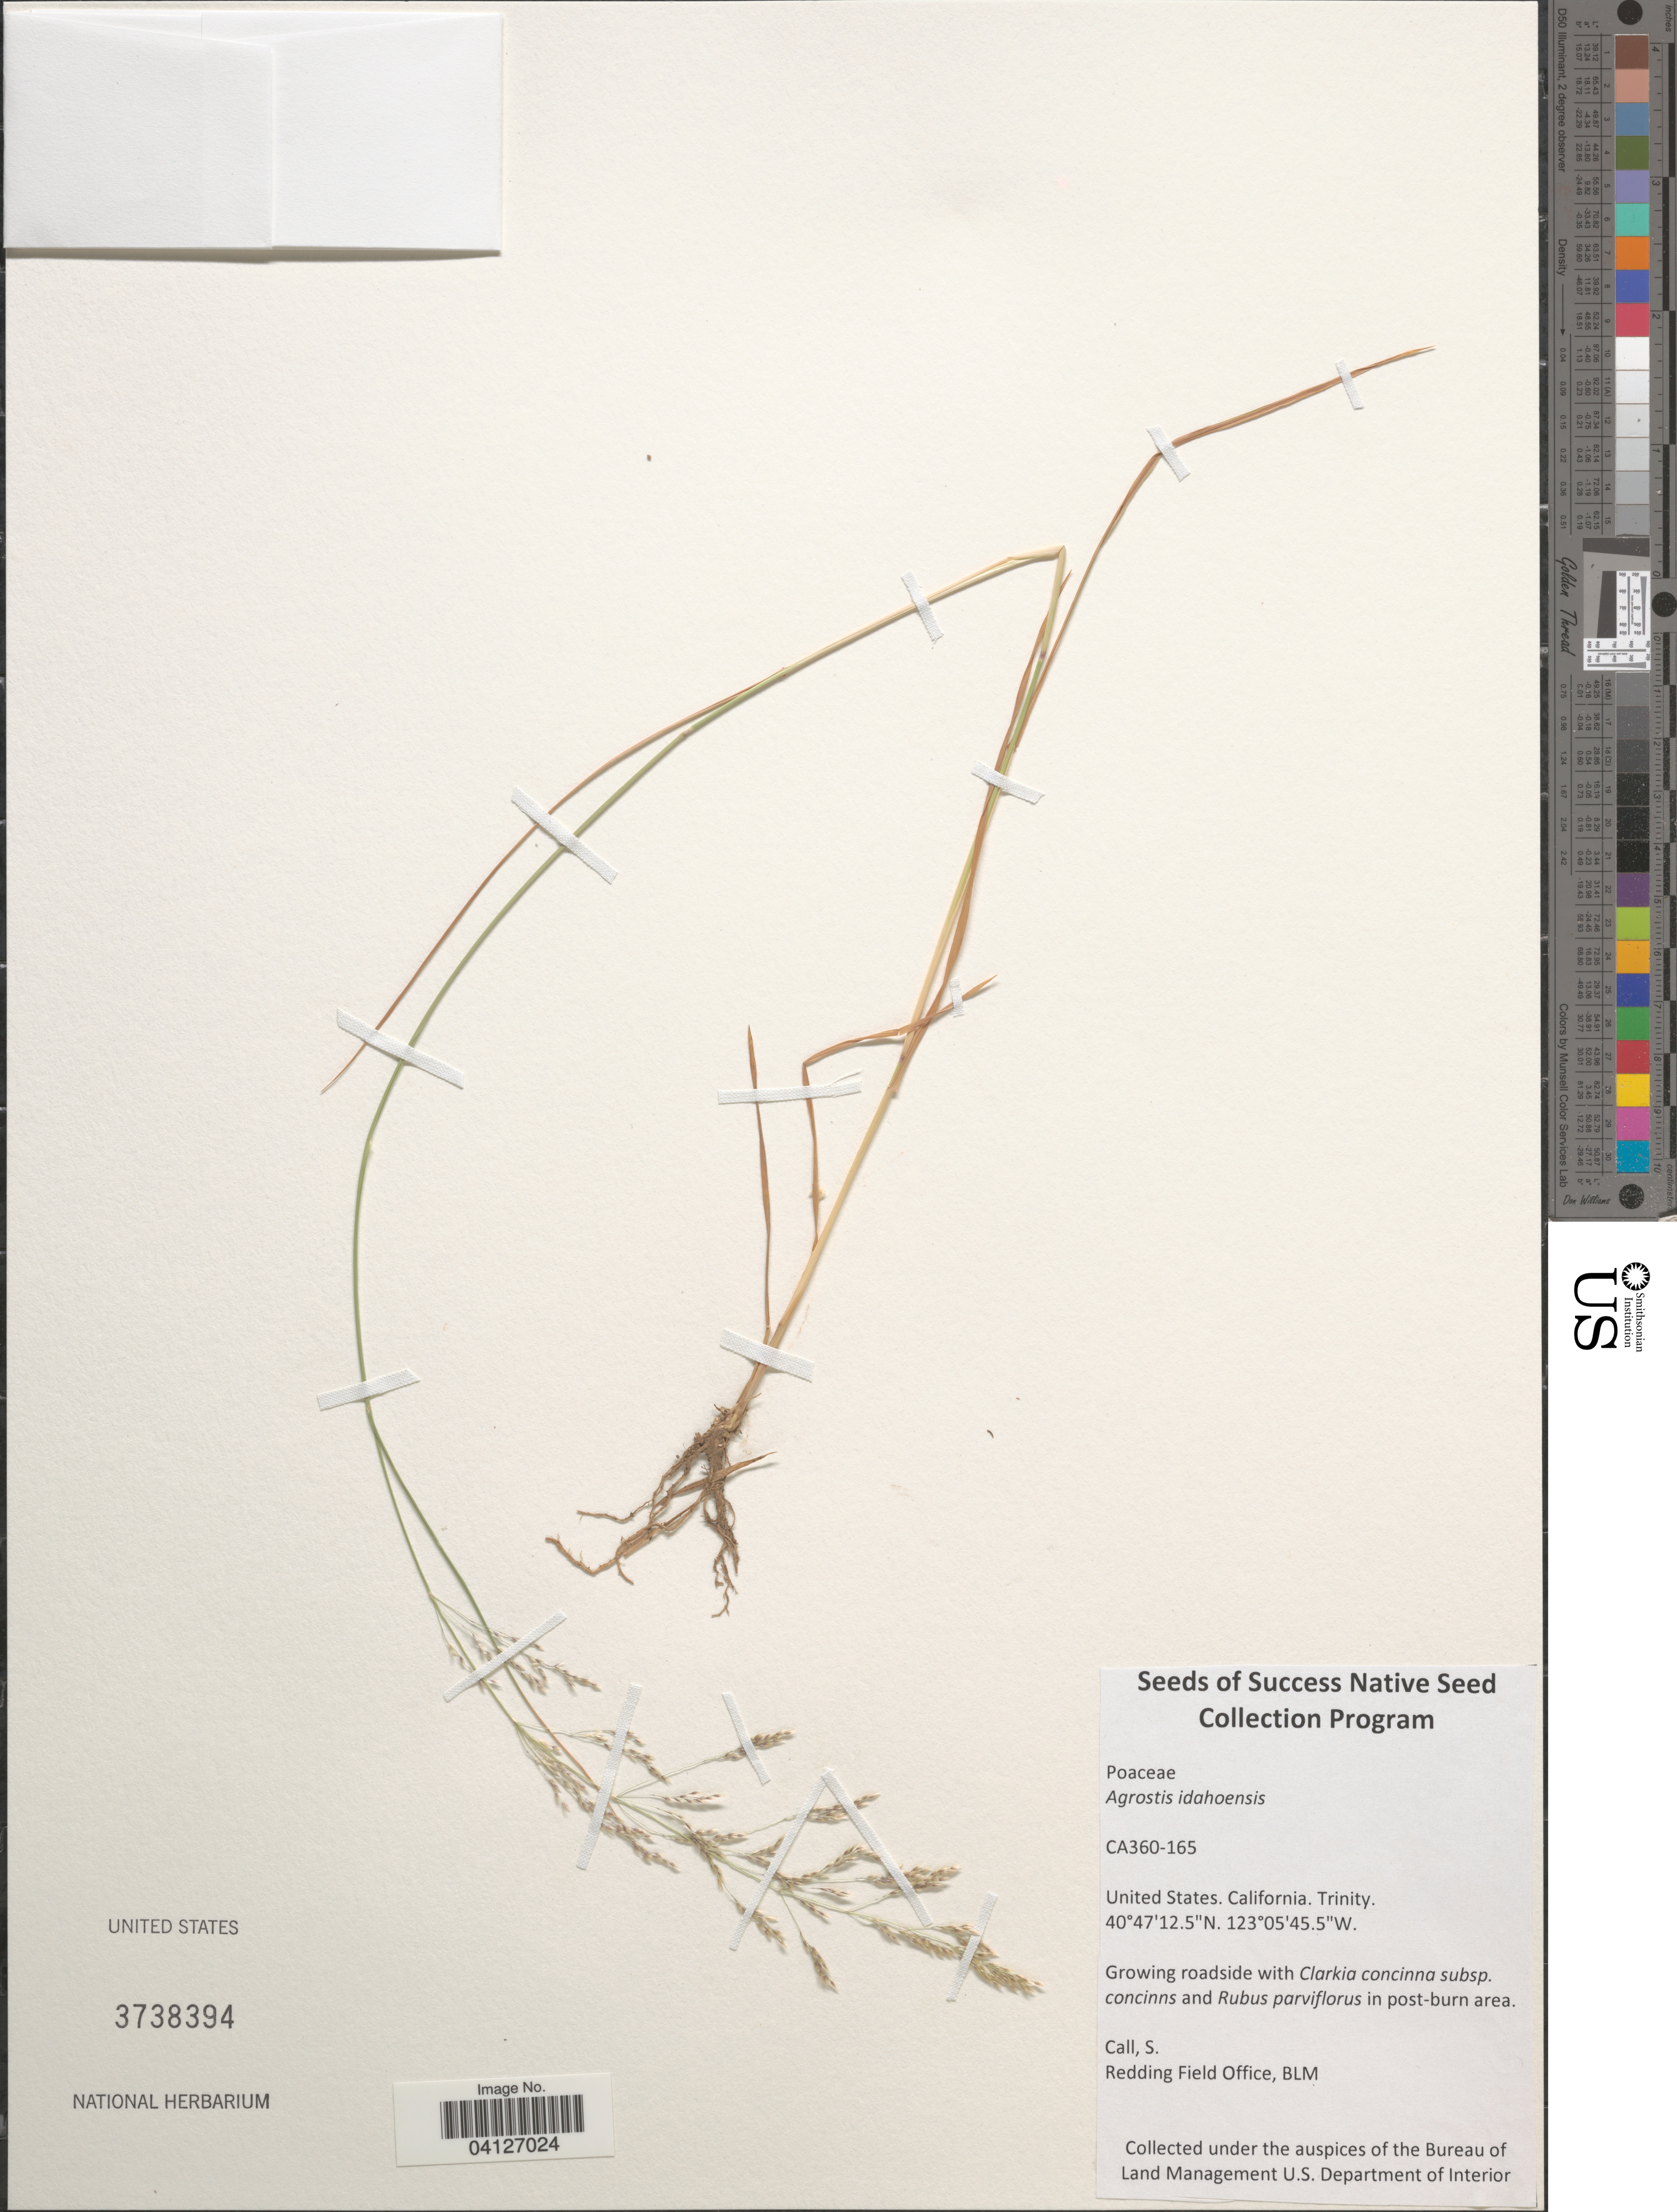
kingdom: Plantae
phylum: Tracheophyta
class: Liliopsida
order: Poales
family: Poaceae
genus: Agrostis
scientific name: Agrostis idahoensis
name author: Nash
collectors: S. Call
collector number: CA360-165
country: United States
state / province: California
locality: Trinity.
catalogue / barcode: US 3738394